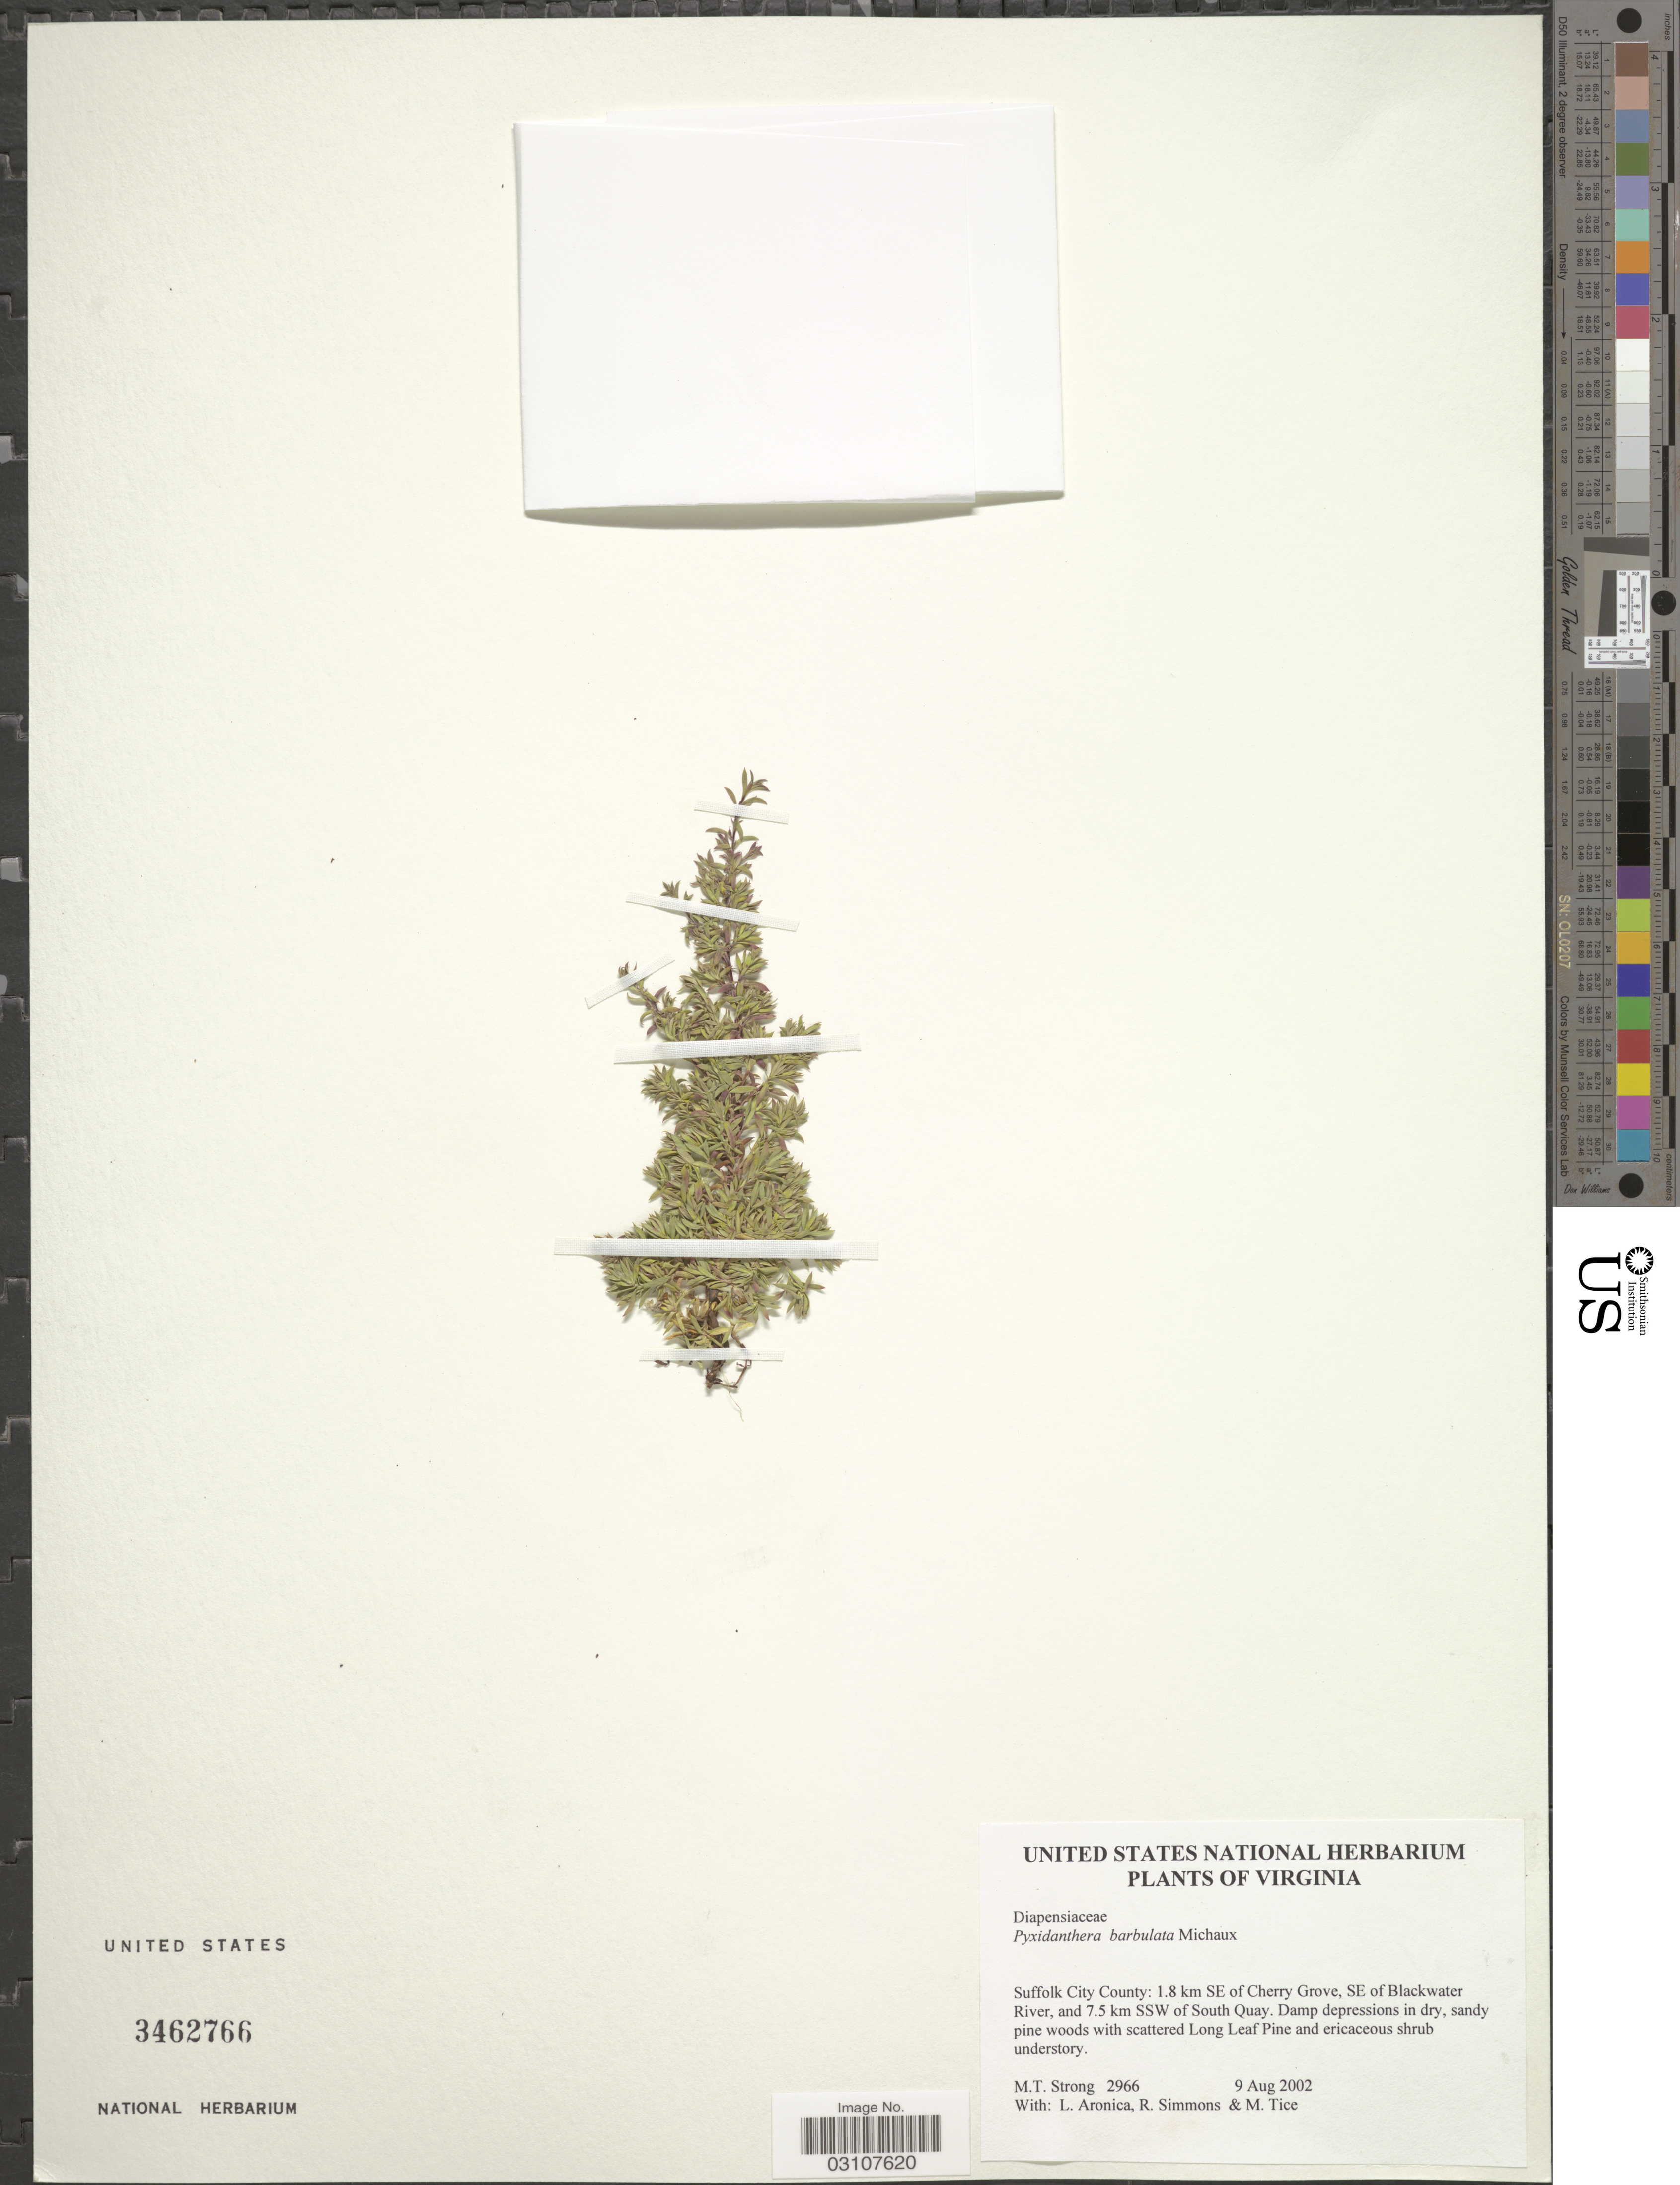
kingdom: Plantae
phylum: Tracheophyta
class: Magnoliopsida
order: Ericales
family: Diapensiaceae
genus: Pyxidanthera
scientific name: Pyxidanthera barbulata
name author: Michx.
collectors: M. T. Strong, L. Aronica, R. Simmons & M. Tice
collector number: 2966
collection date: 2002-08-09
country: United States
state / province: Virginia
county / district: City of Suffolk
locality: Suffolk City County: 1.8 km SE of Cherry Grove, SE of Blackwater River, and 7.5 km SSW of South Quay.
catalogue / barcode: US 3462766